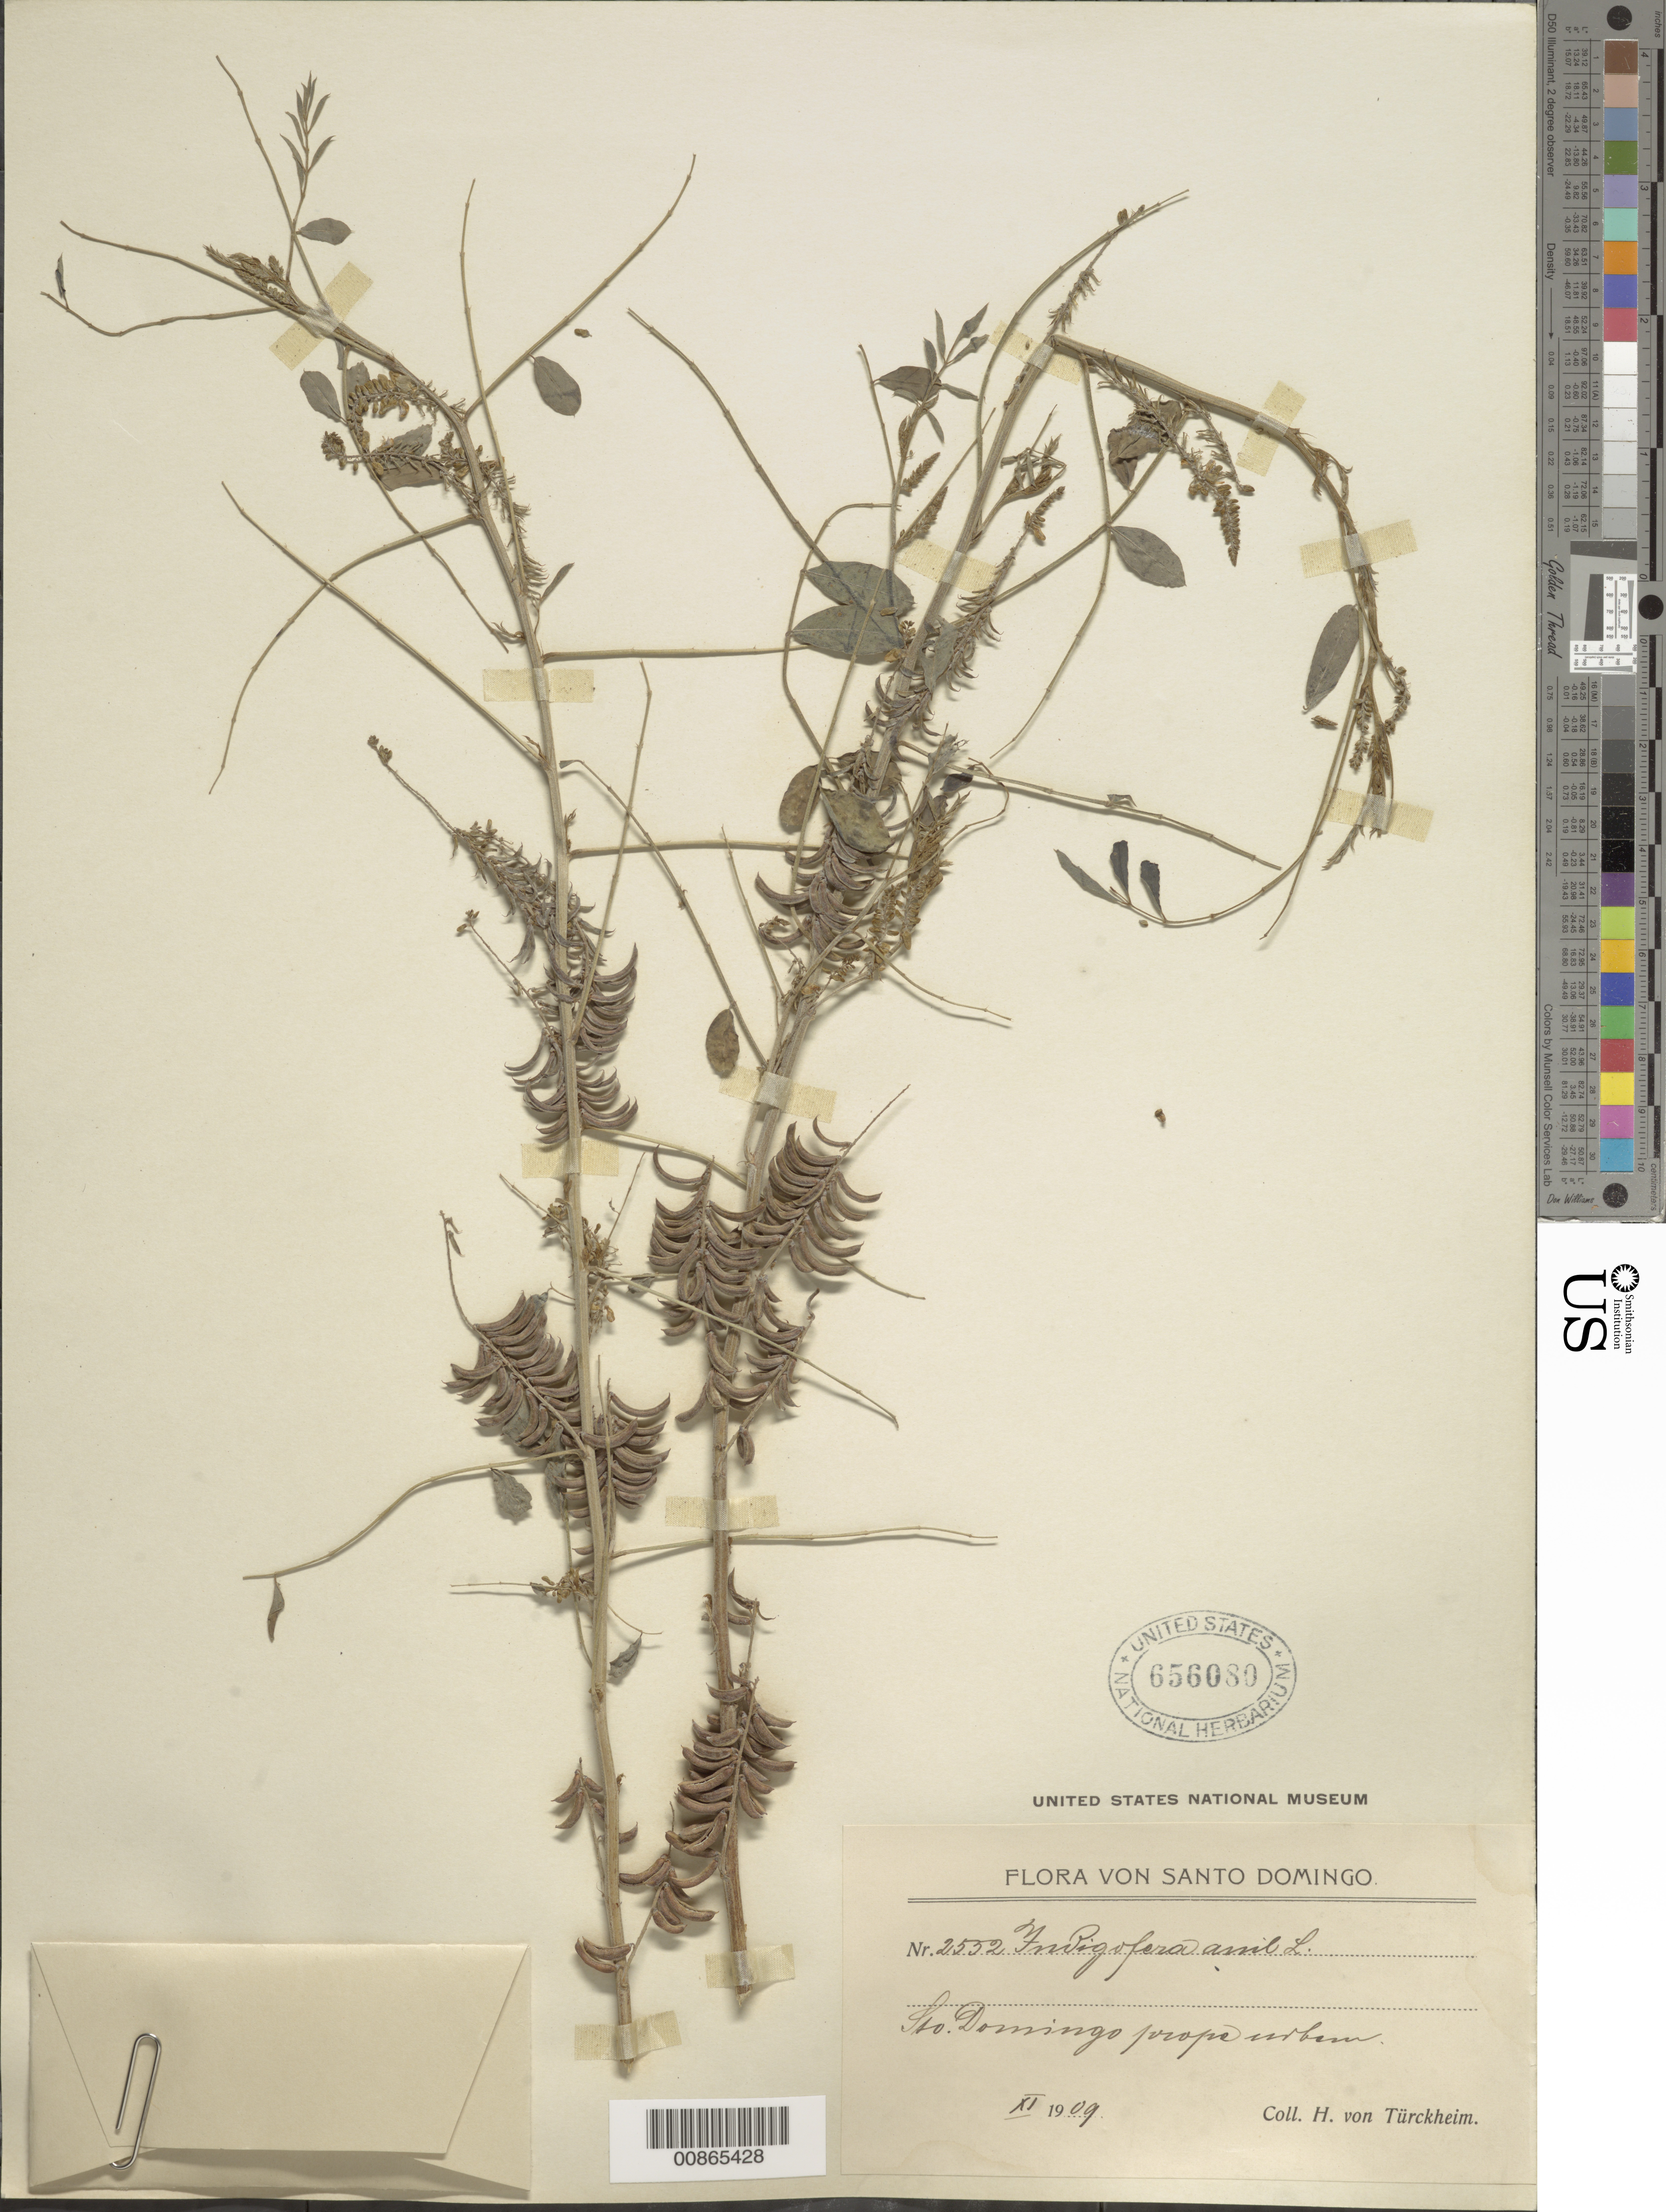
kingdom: Plantae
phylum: Tracheophyta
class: Magnoliopsida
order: Fabales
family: Fabaceae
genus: Indigofera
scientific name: Indigofera suffruticosa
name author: Mill.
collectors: H. von Türckheim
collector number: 2552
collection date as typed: Nov 1909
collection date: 1909-11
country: Dominican Republic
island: Hispaniola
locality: Sto. Domingo prope urban.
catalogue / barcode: US 656080